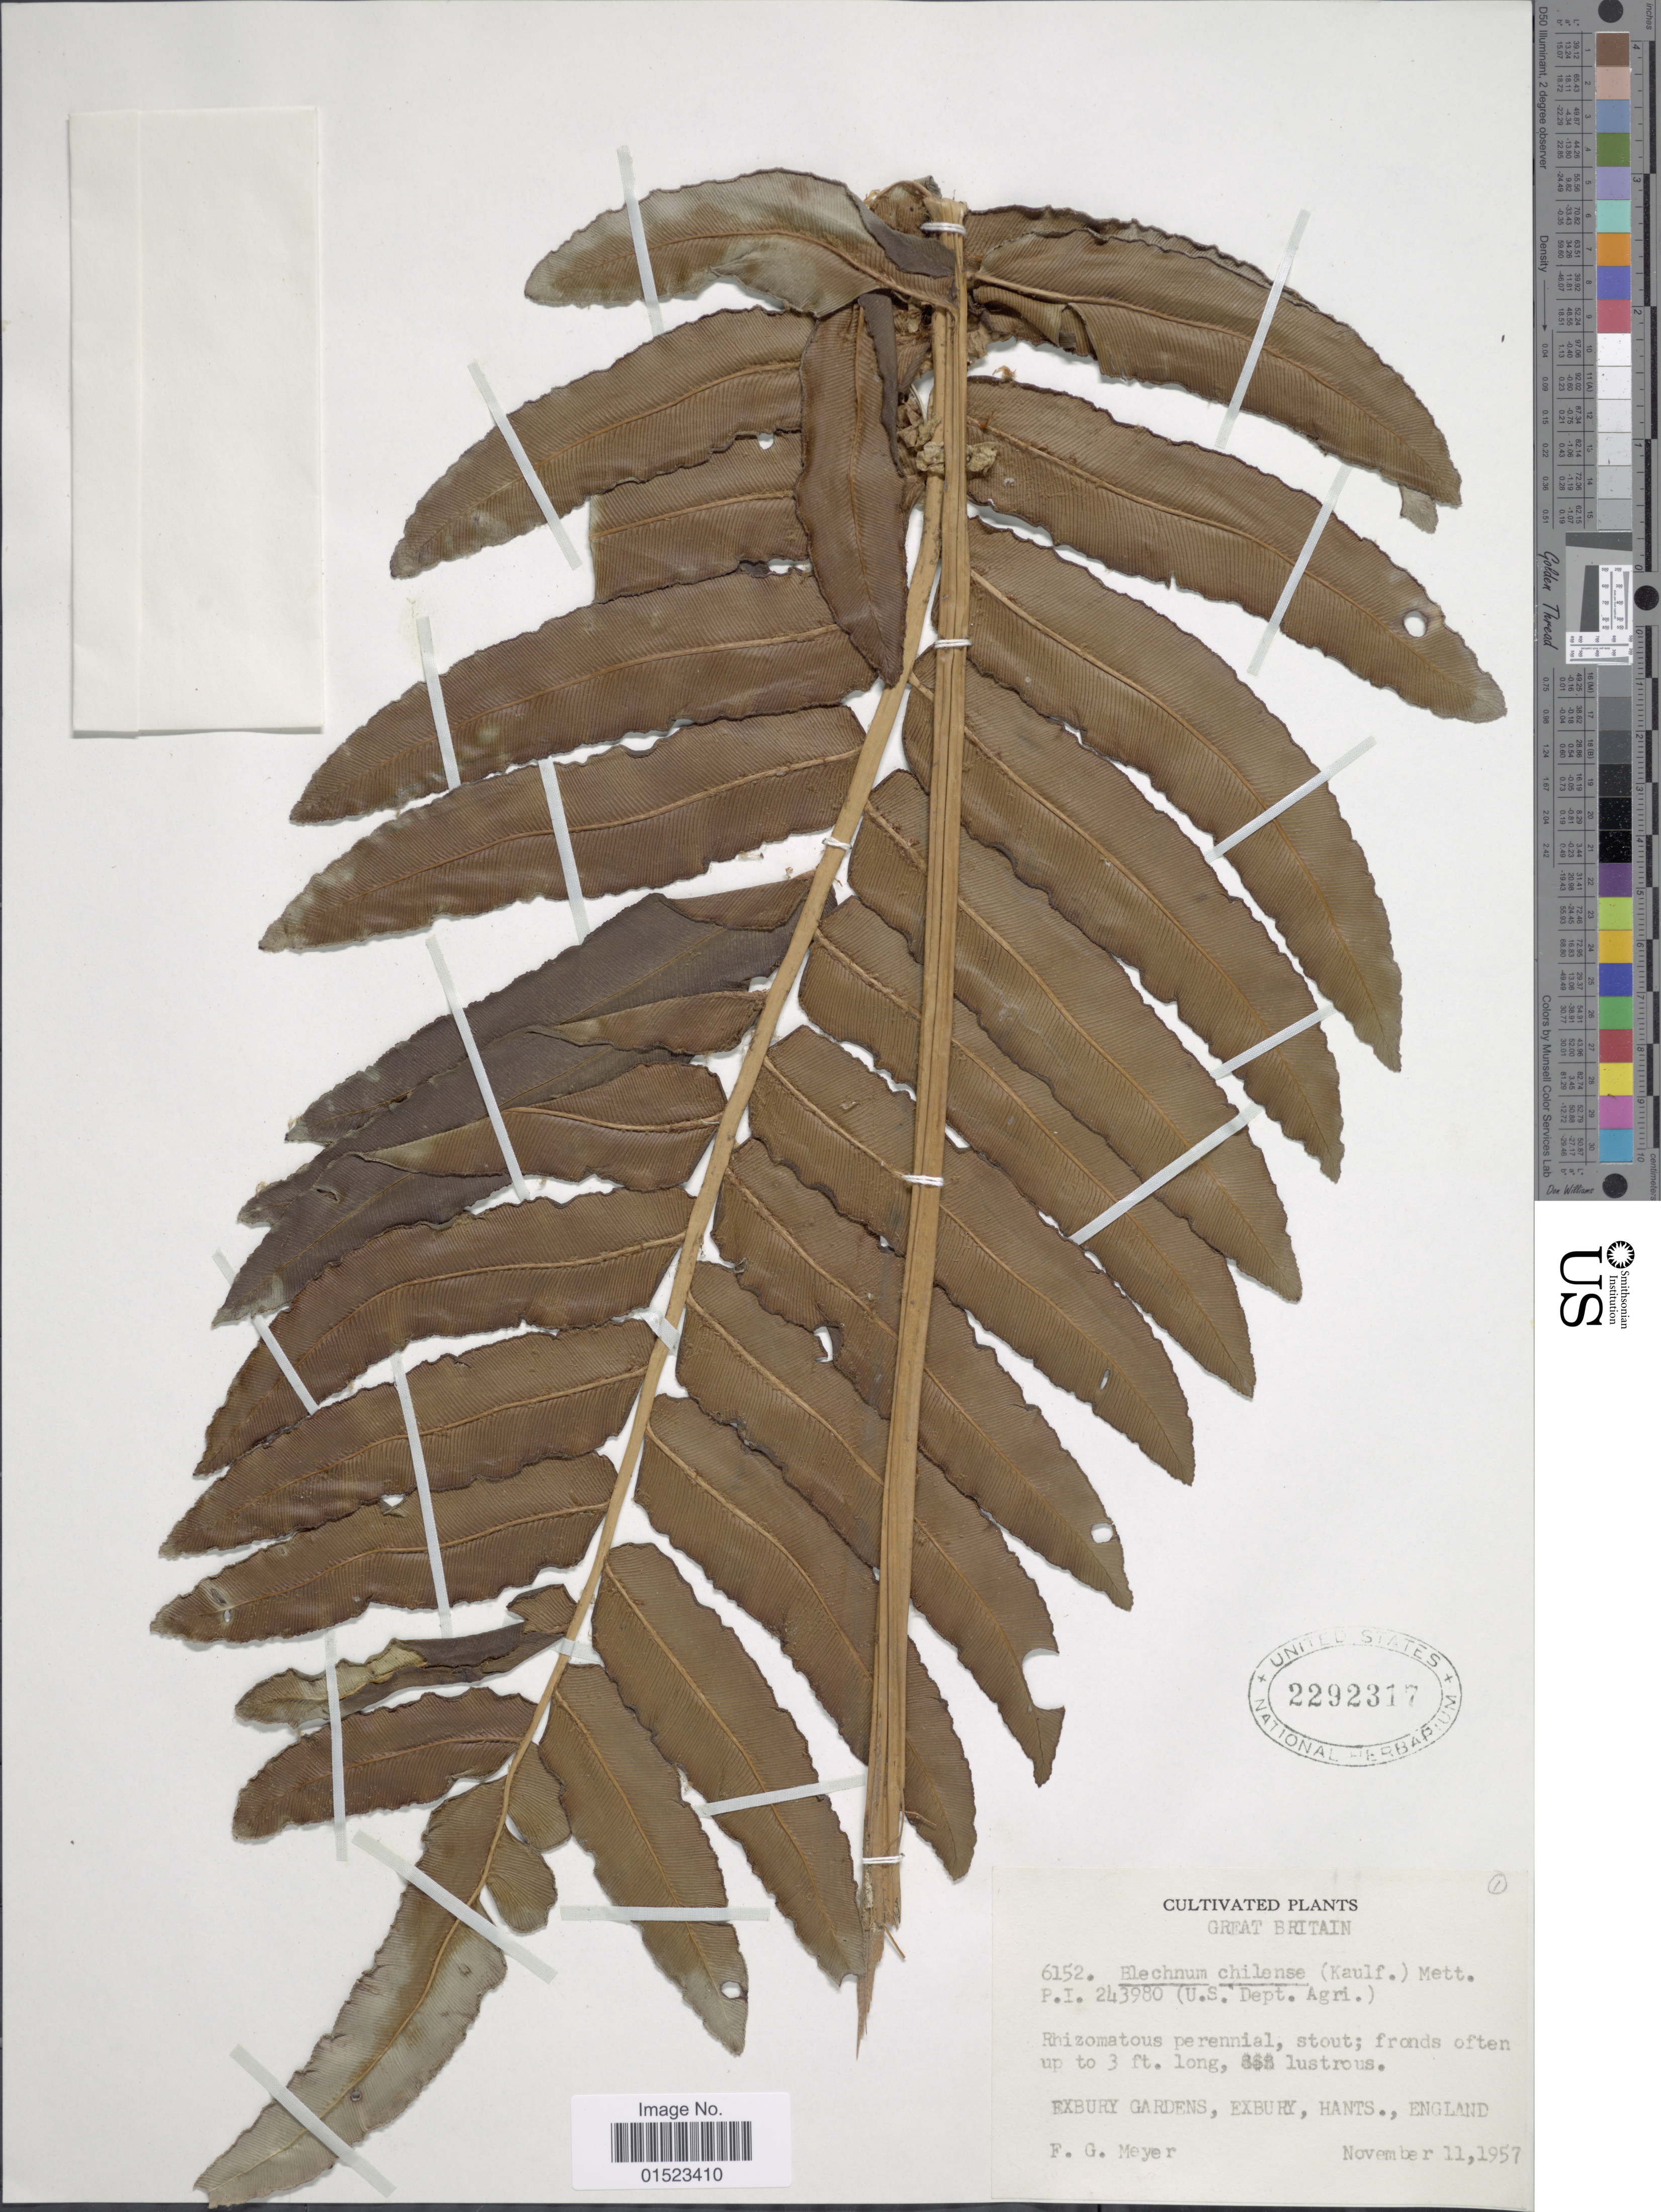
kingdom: Plantae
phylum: Tracheophyta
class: Polypodiopsida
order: Polypodiales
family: Blechnaceae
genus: Blechnum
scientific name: Blechnum chilense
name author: (Kaulf.) Mett.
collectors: F. G. Meyer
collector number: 6152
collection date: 1957-11-11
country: United Kingdom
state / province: England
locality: Great Britain, Exbury Gardens, Exbury, Hants., England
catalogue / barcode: US 2292317